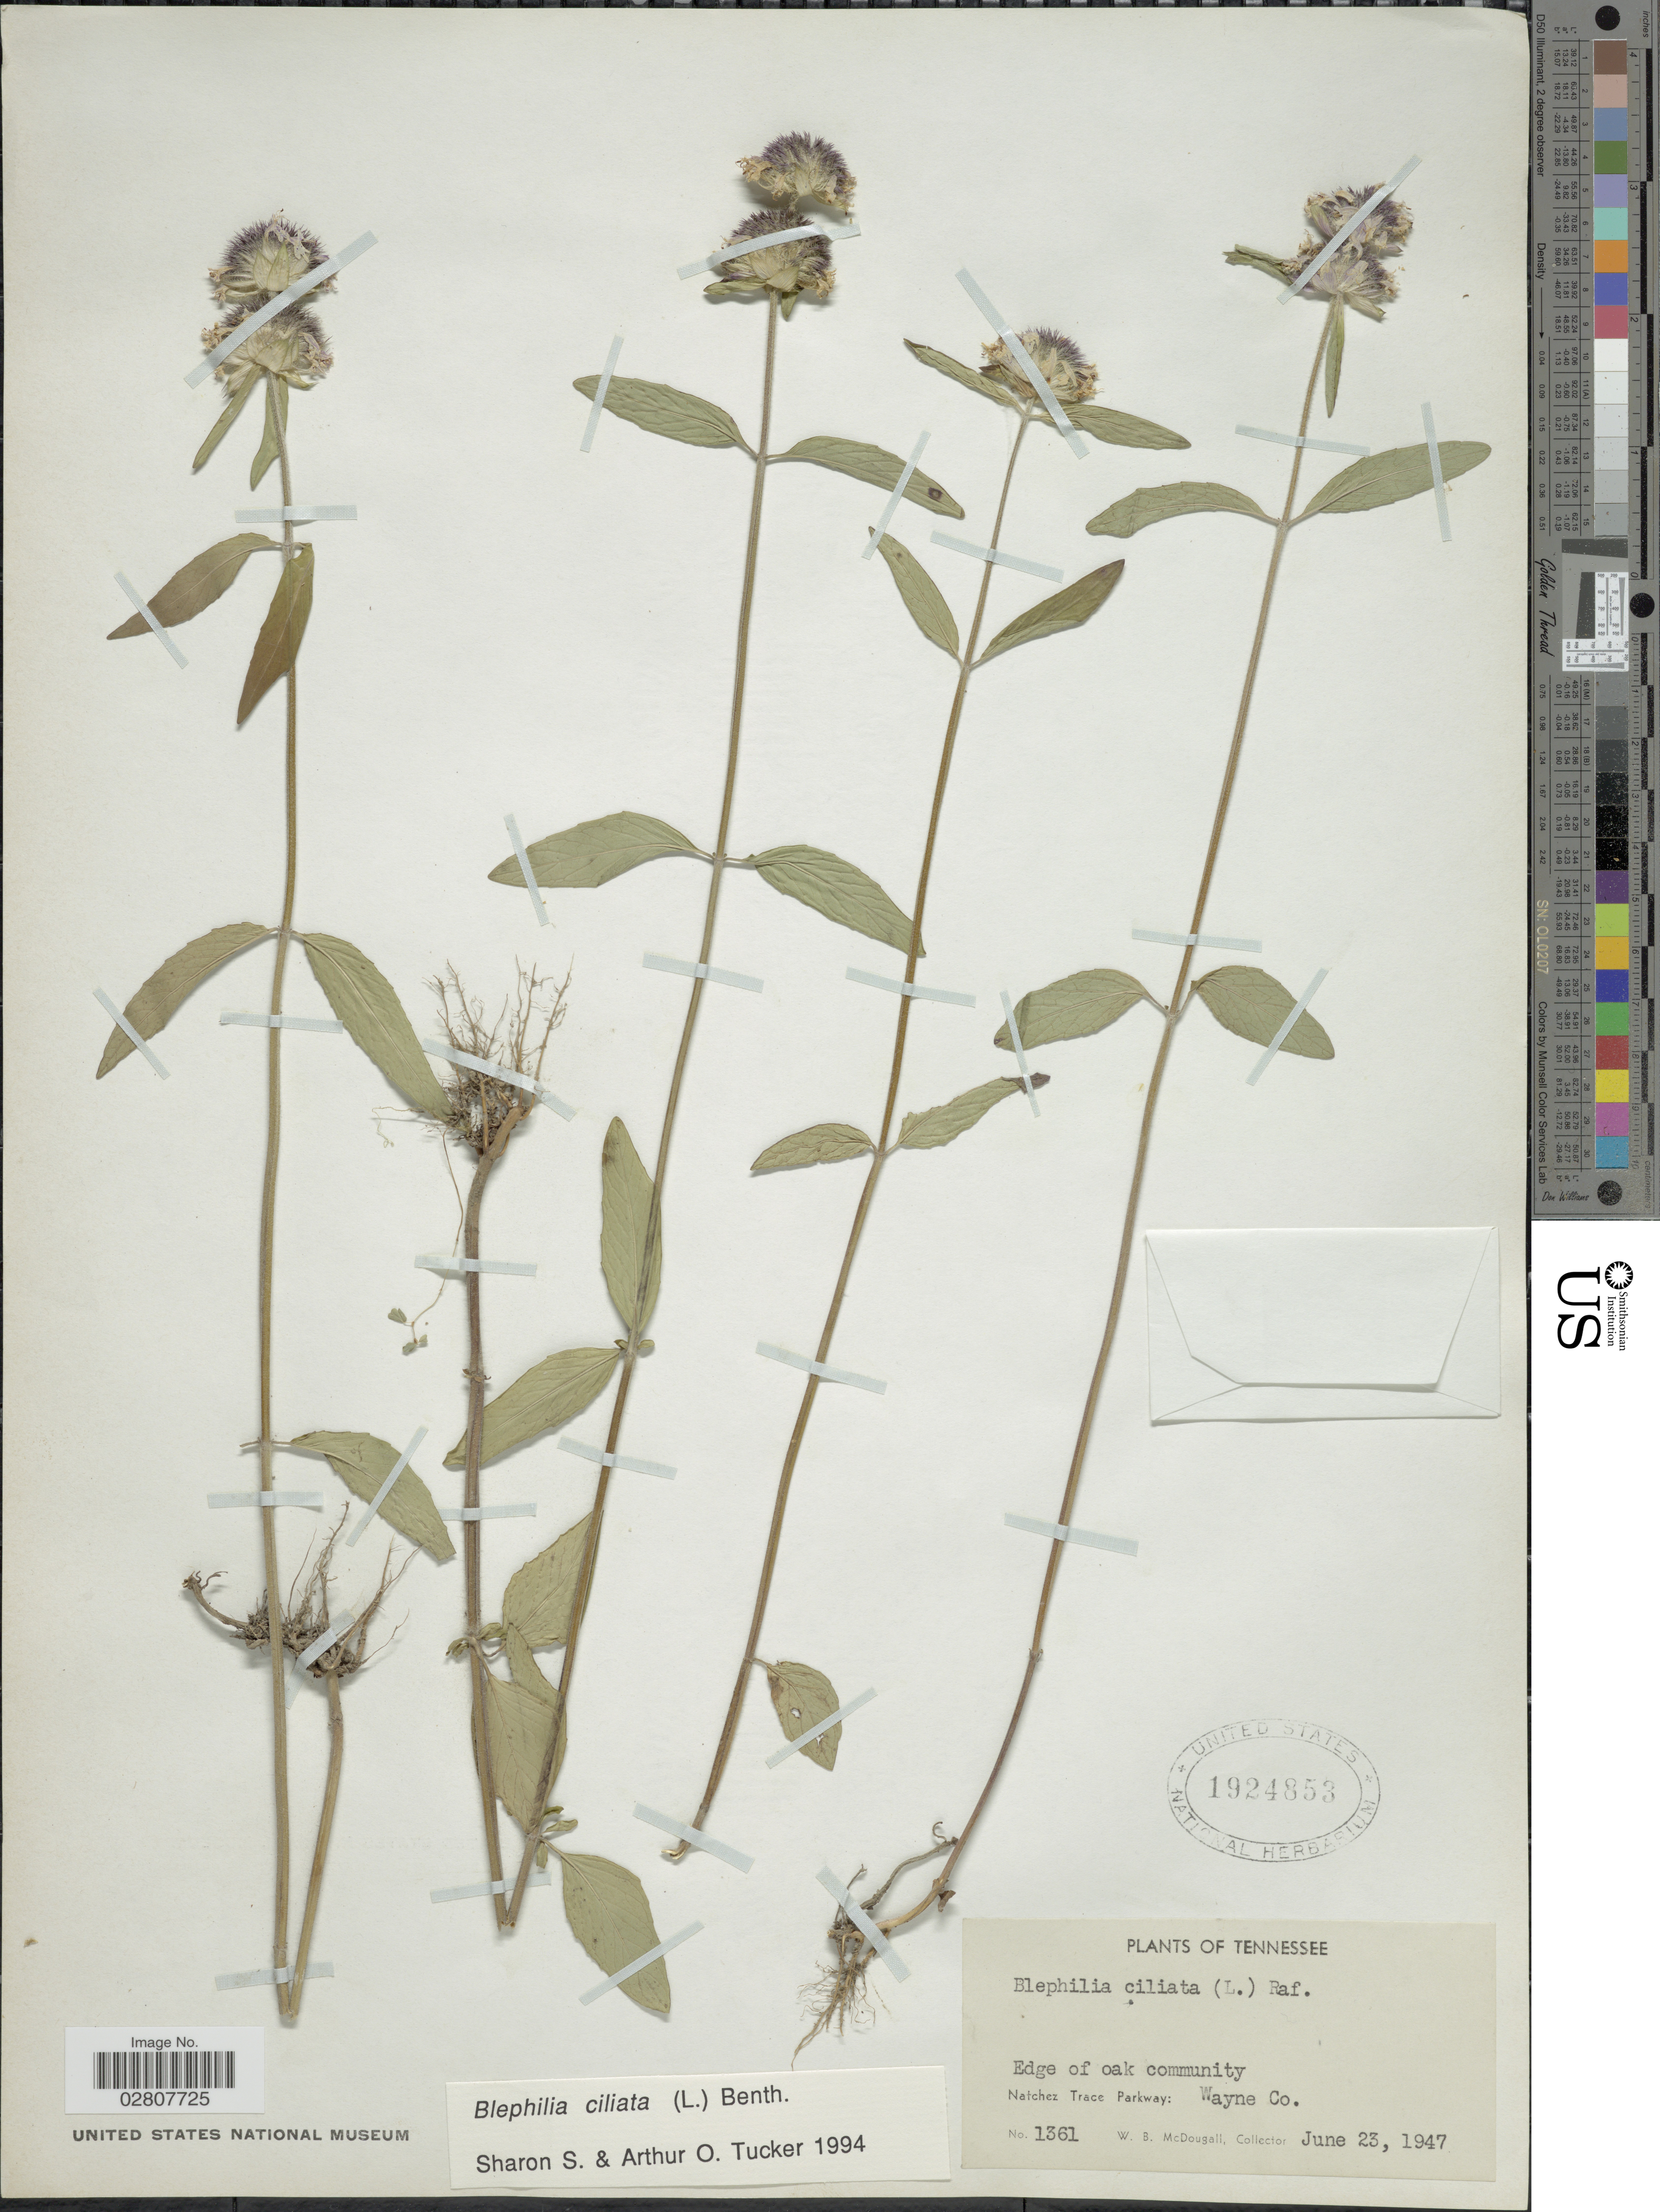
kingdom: Plantae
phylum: Tracheophyta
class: Magnoliopsida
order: Lamiales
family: Lamiaceae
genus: Blephilia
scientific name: Blephilia ciliata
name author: (L.) Raf. ex Benth.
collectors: W. B. McDougall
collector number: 1361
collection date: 1947-06-23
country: United States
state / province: Tennessee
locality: Edge of oak community. Natchez Trace Parkway: Wayne Co.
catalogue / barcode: US 1924853